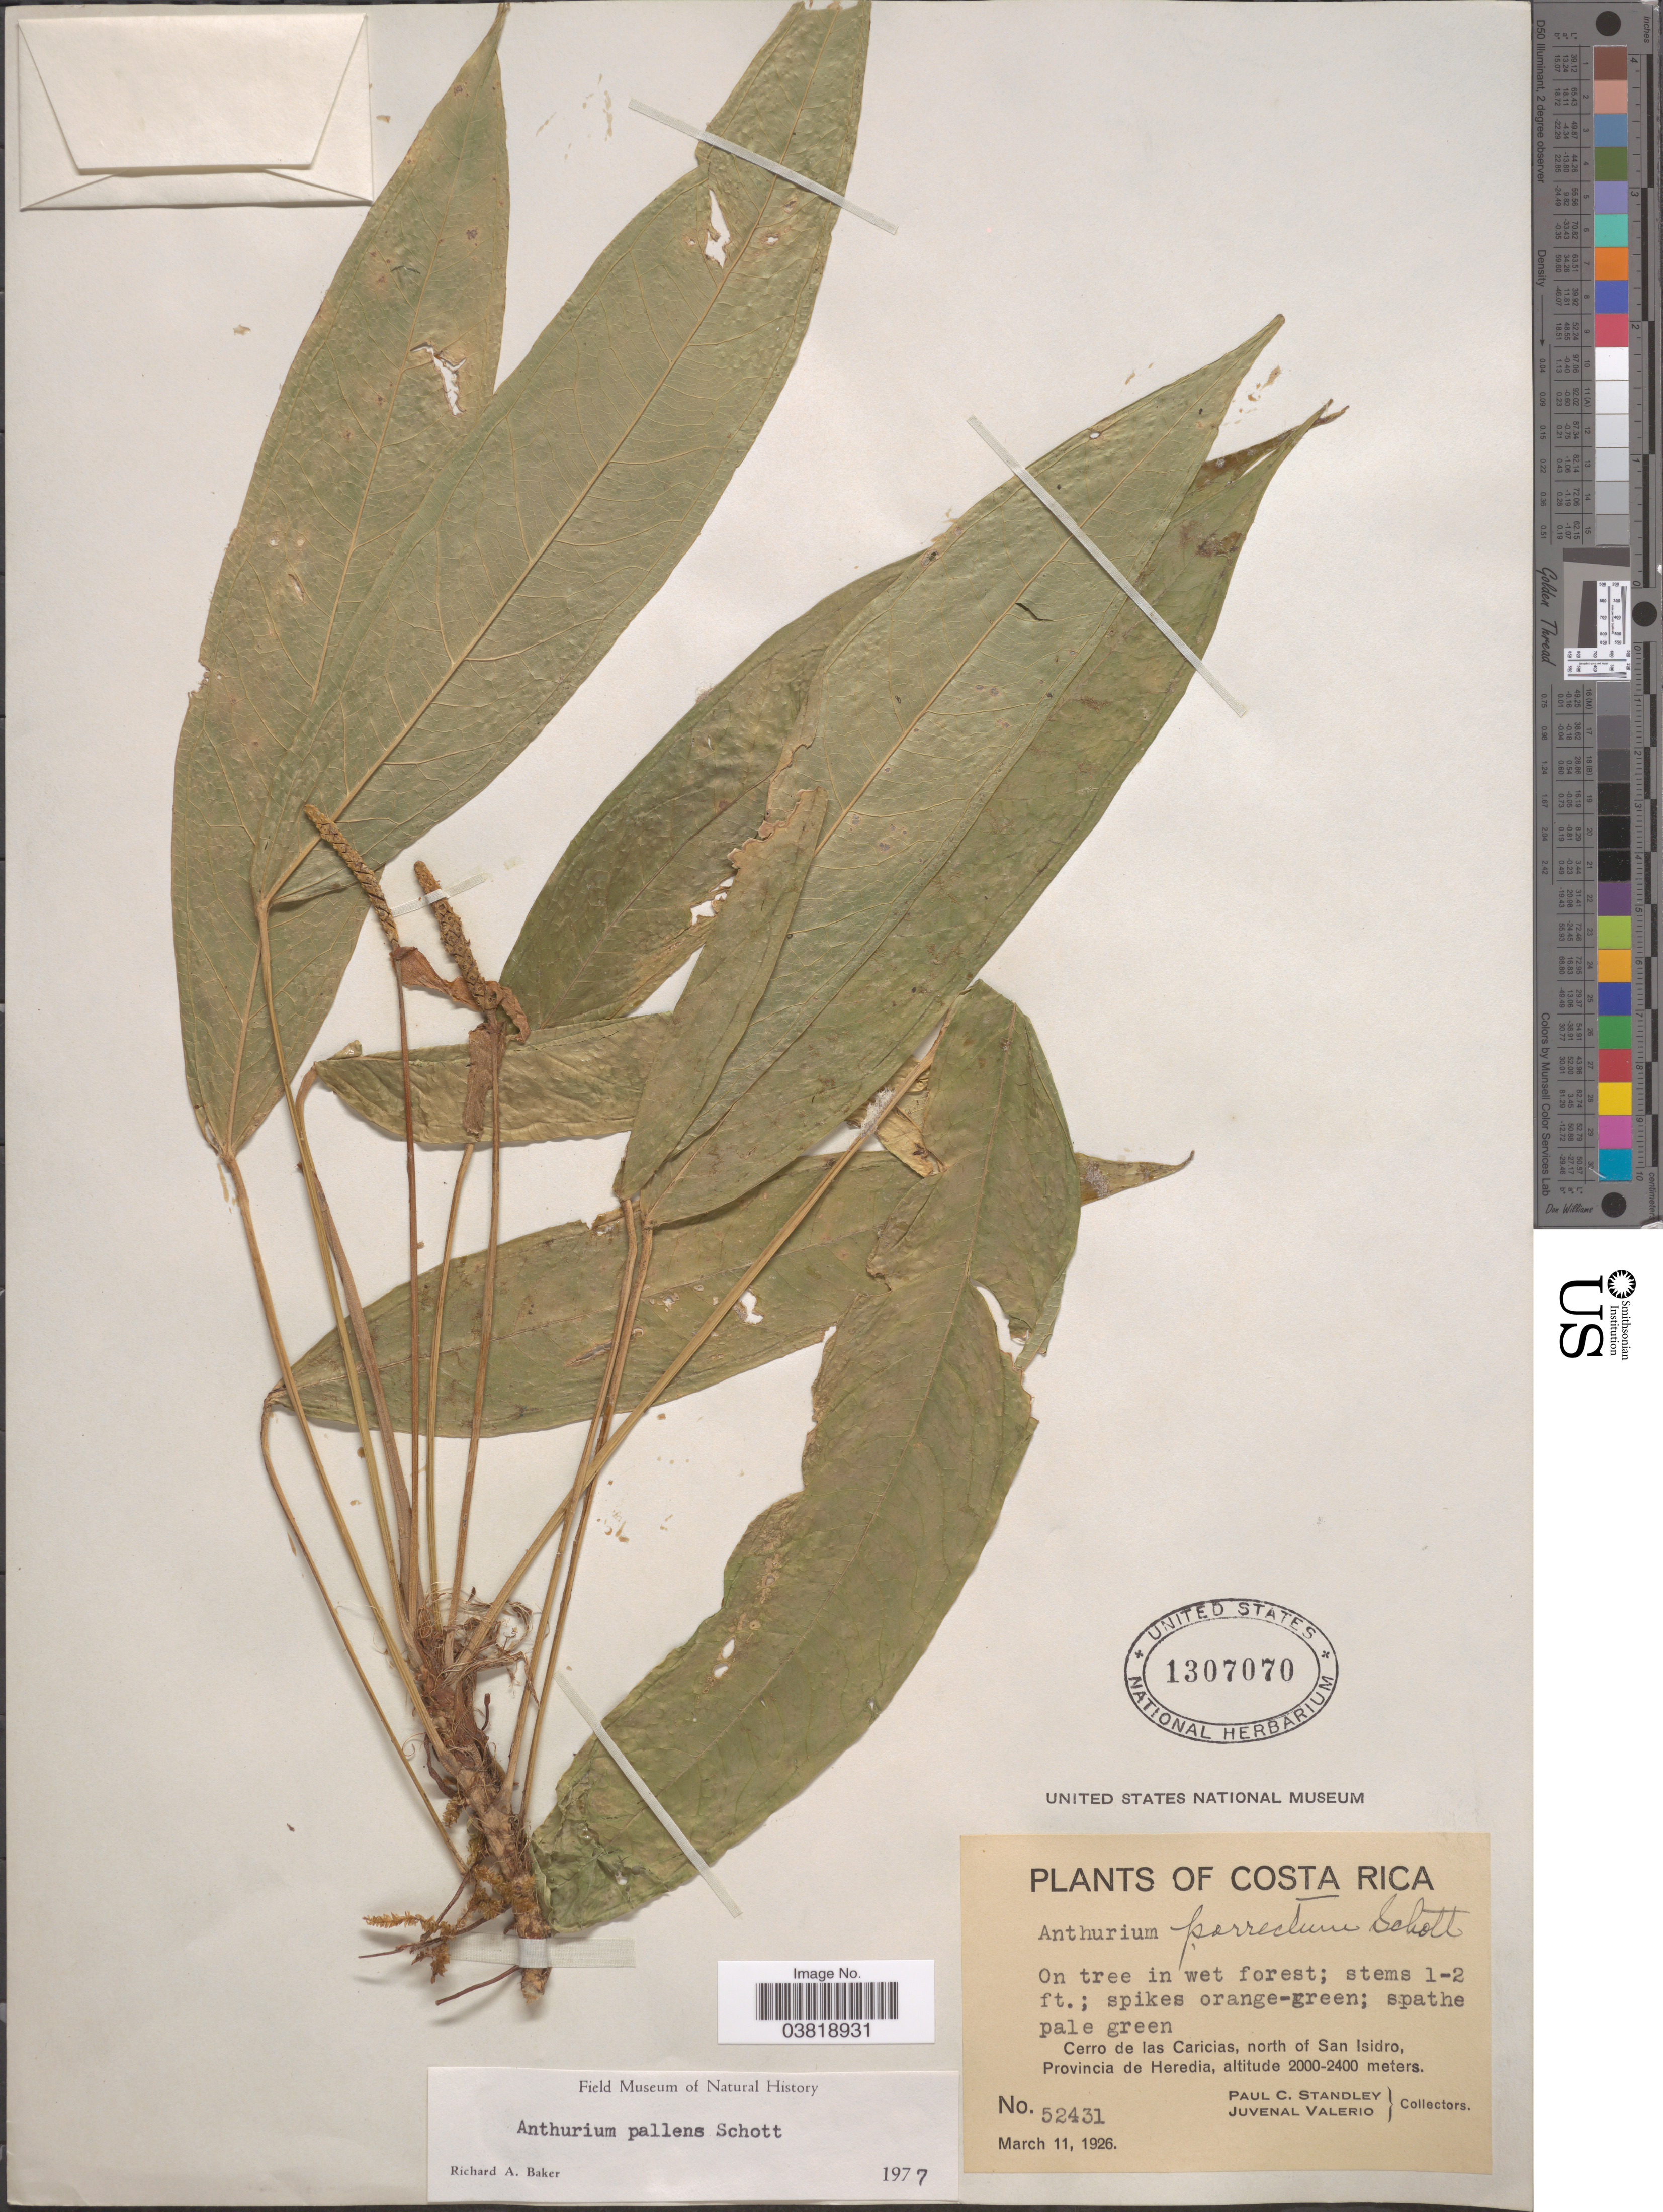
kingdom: Plantae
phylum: Tracheophyta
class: Liliopsida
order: Alismatales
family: Araceae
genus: Anthurium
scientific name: Anthurium pallens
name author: Schott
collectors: P. C. Standley & J. Valerio R.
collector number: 52431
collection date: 1926-03-11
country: Costa Rica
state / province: Heredia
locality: Cerro de las Caricias, north of San Isidro.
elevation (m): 2000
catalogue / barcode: US 1307070